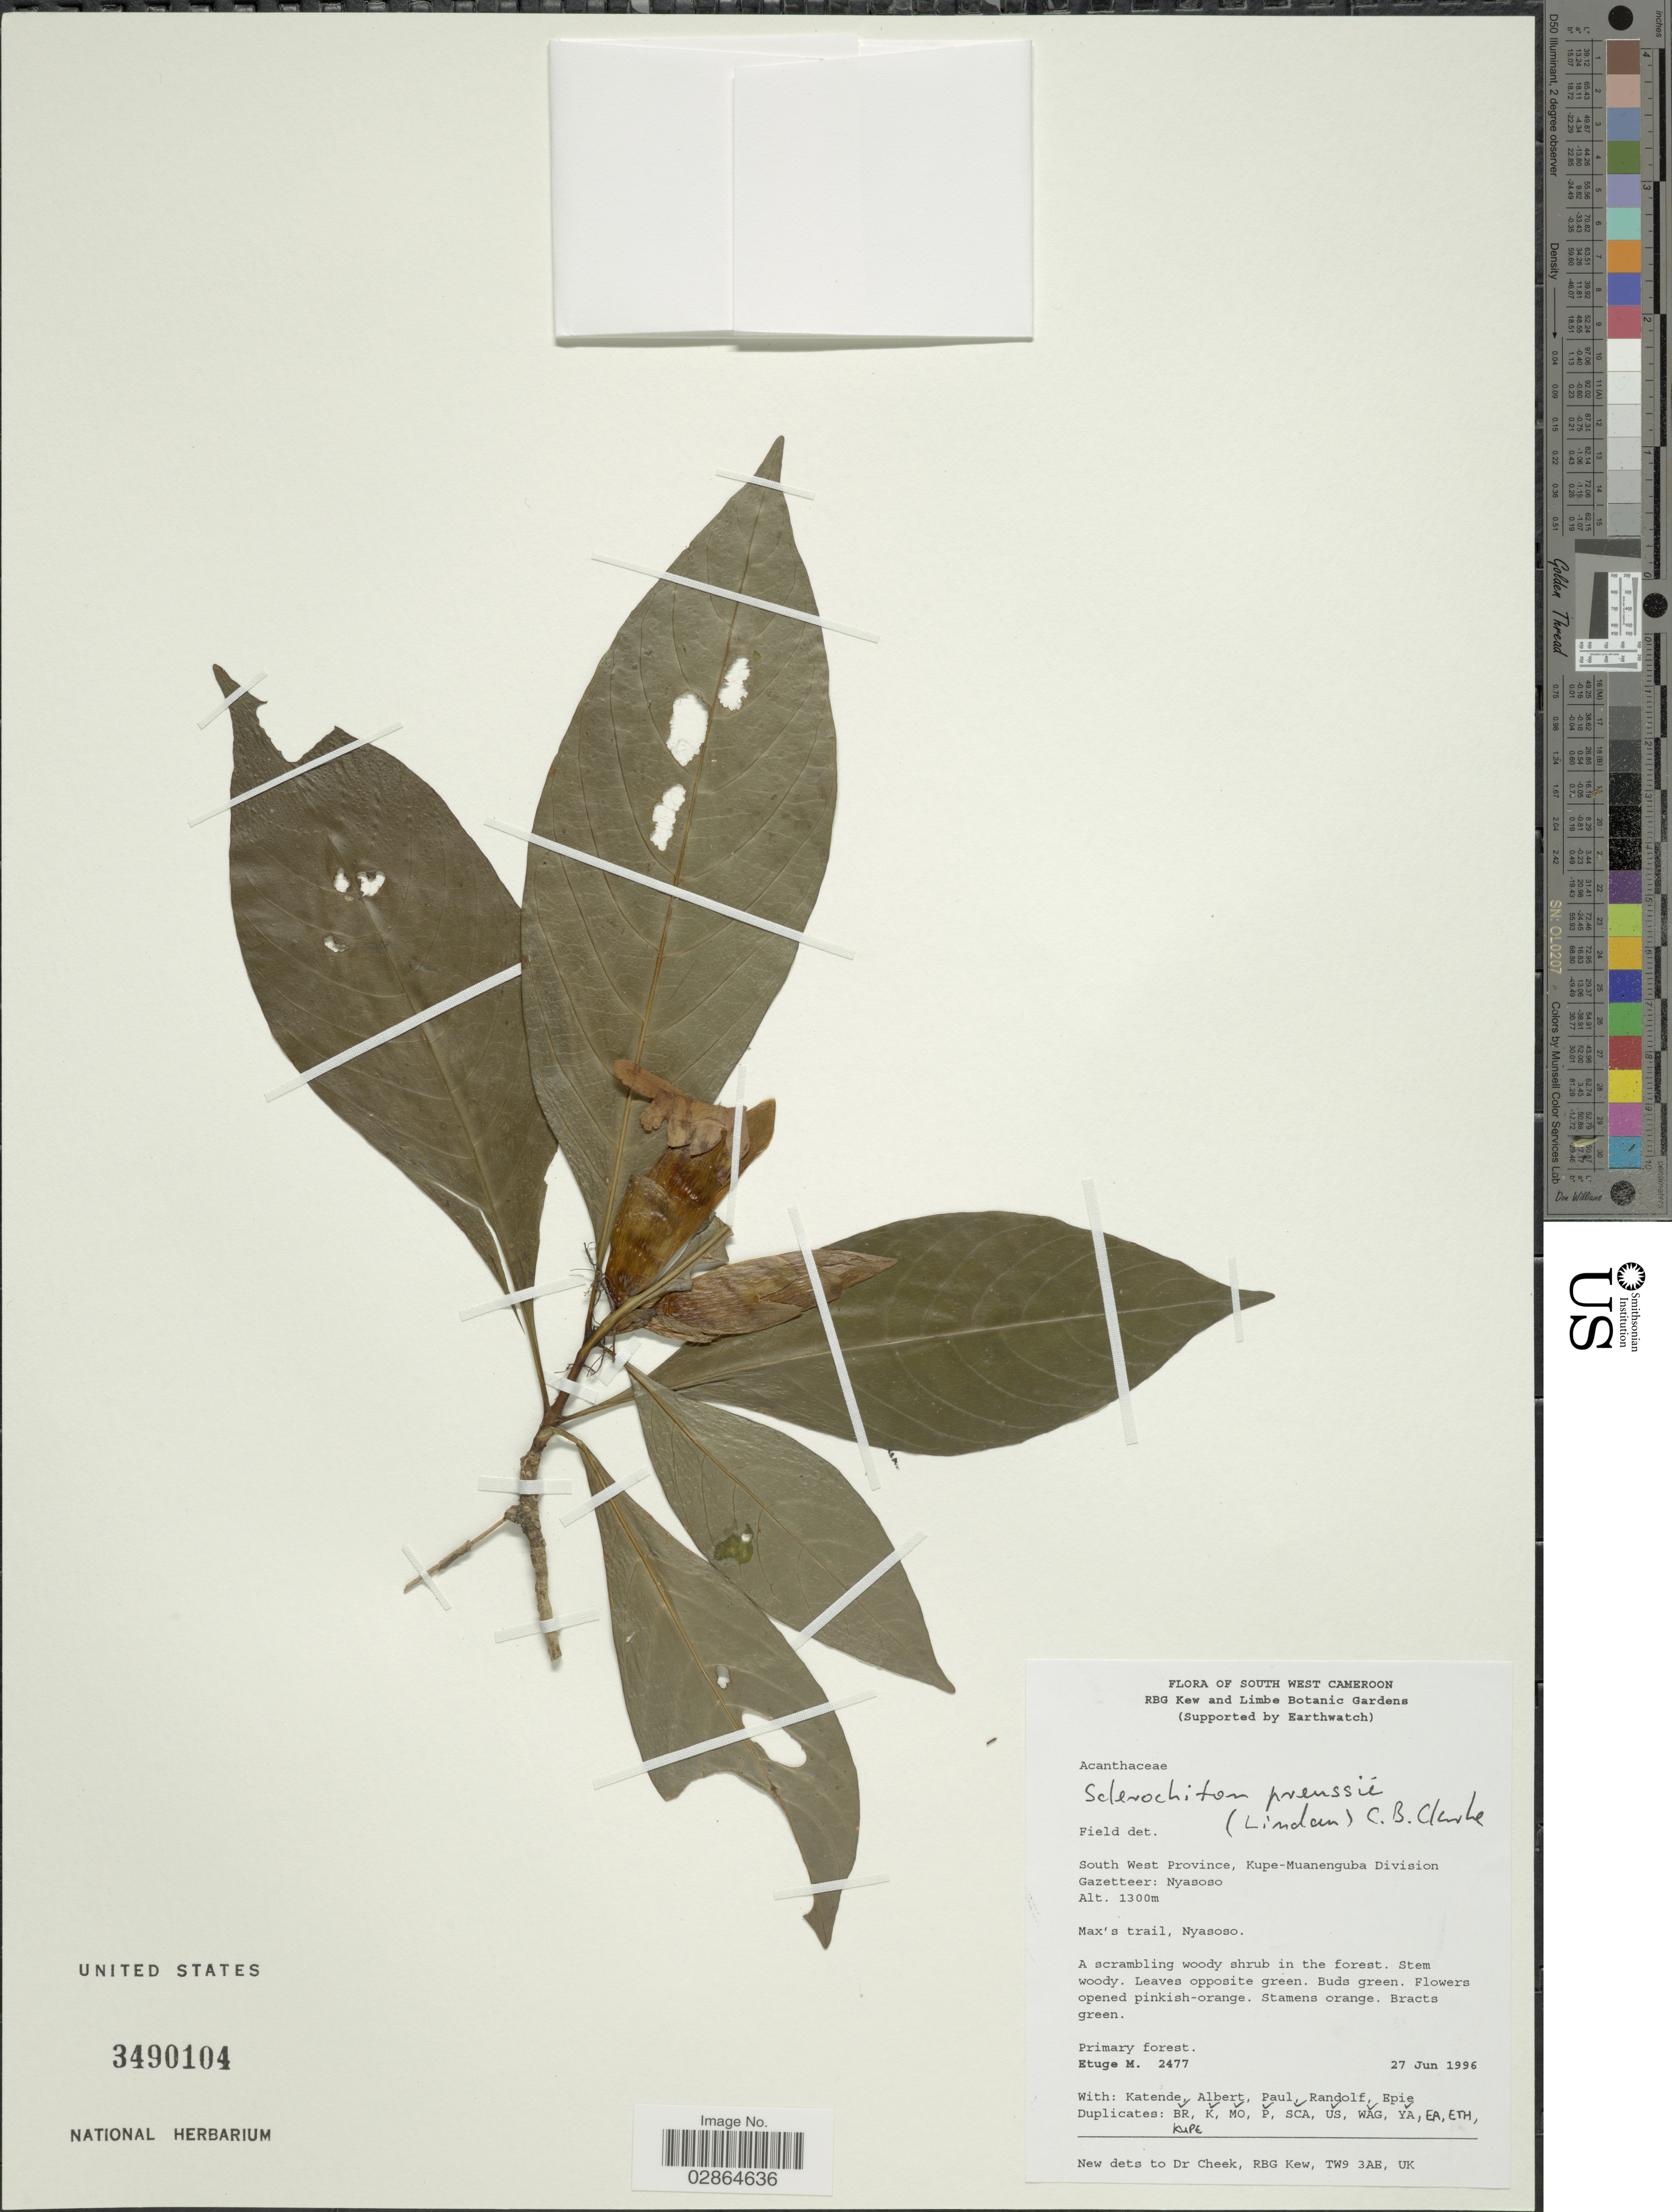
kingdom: Plantae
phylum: Tracheophyta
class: Magnoliopsida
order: Lamiales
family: Acanthaceae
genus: Sclerochiton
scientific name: Sclerochiton preussii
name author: (Lindau) C.B. Clarke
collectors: M. Etuge, Katende, -- Albert, -. Paul & et al.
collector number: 2477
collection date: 1996-06-27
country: Cameroon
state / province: Sud-Ouest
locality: South West Cameroon, South West Province, Kupe-Muanenguba Division Gazetteer: Nyasoso. Max's trail, Nyasoso.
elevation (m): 1300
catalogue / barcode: US 3490104